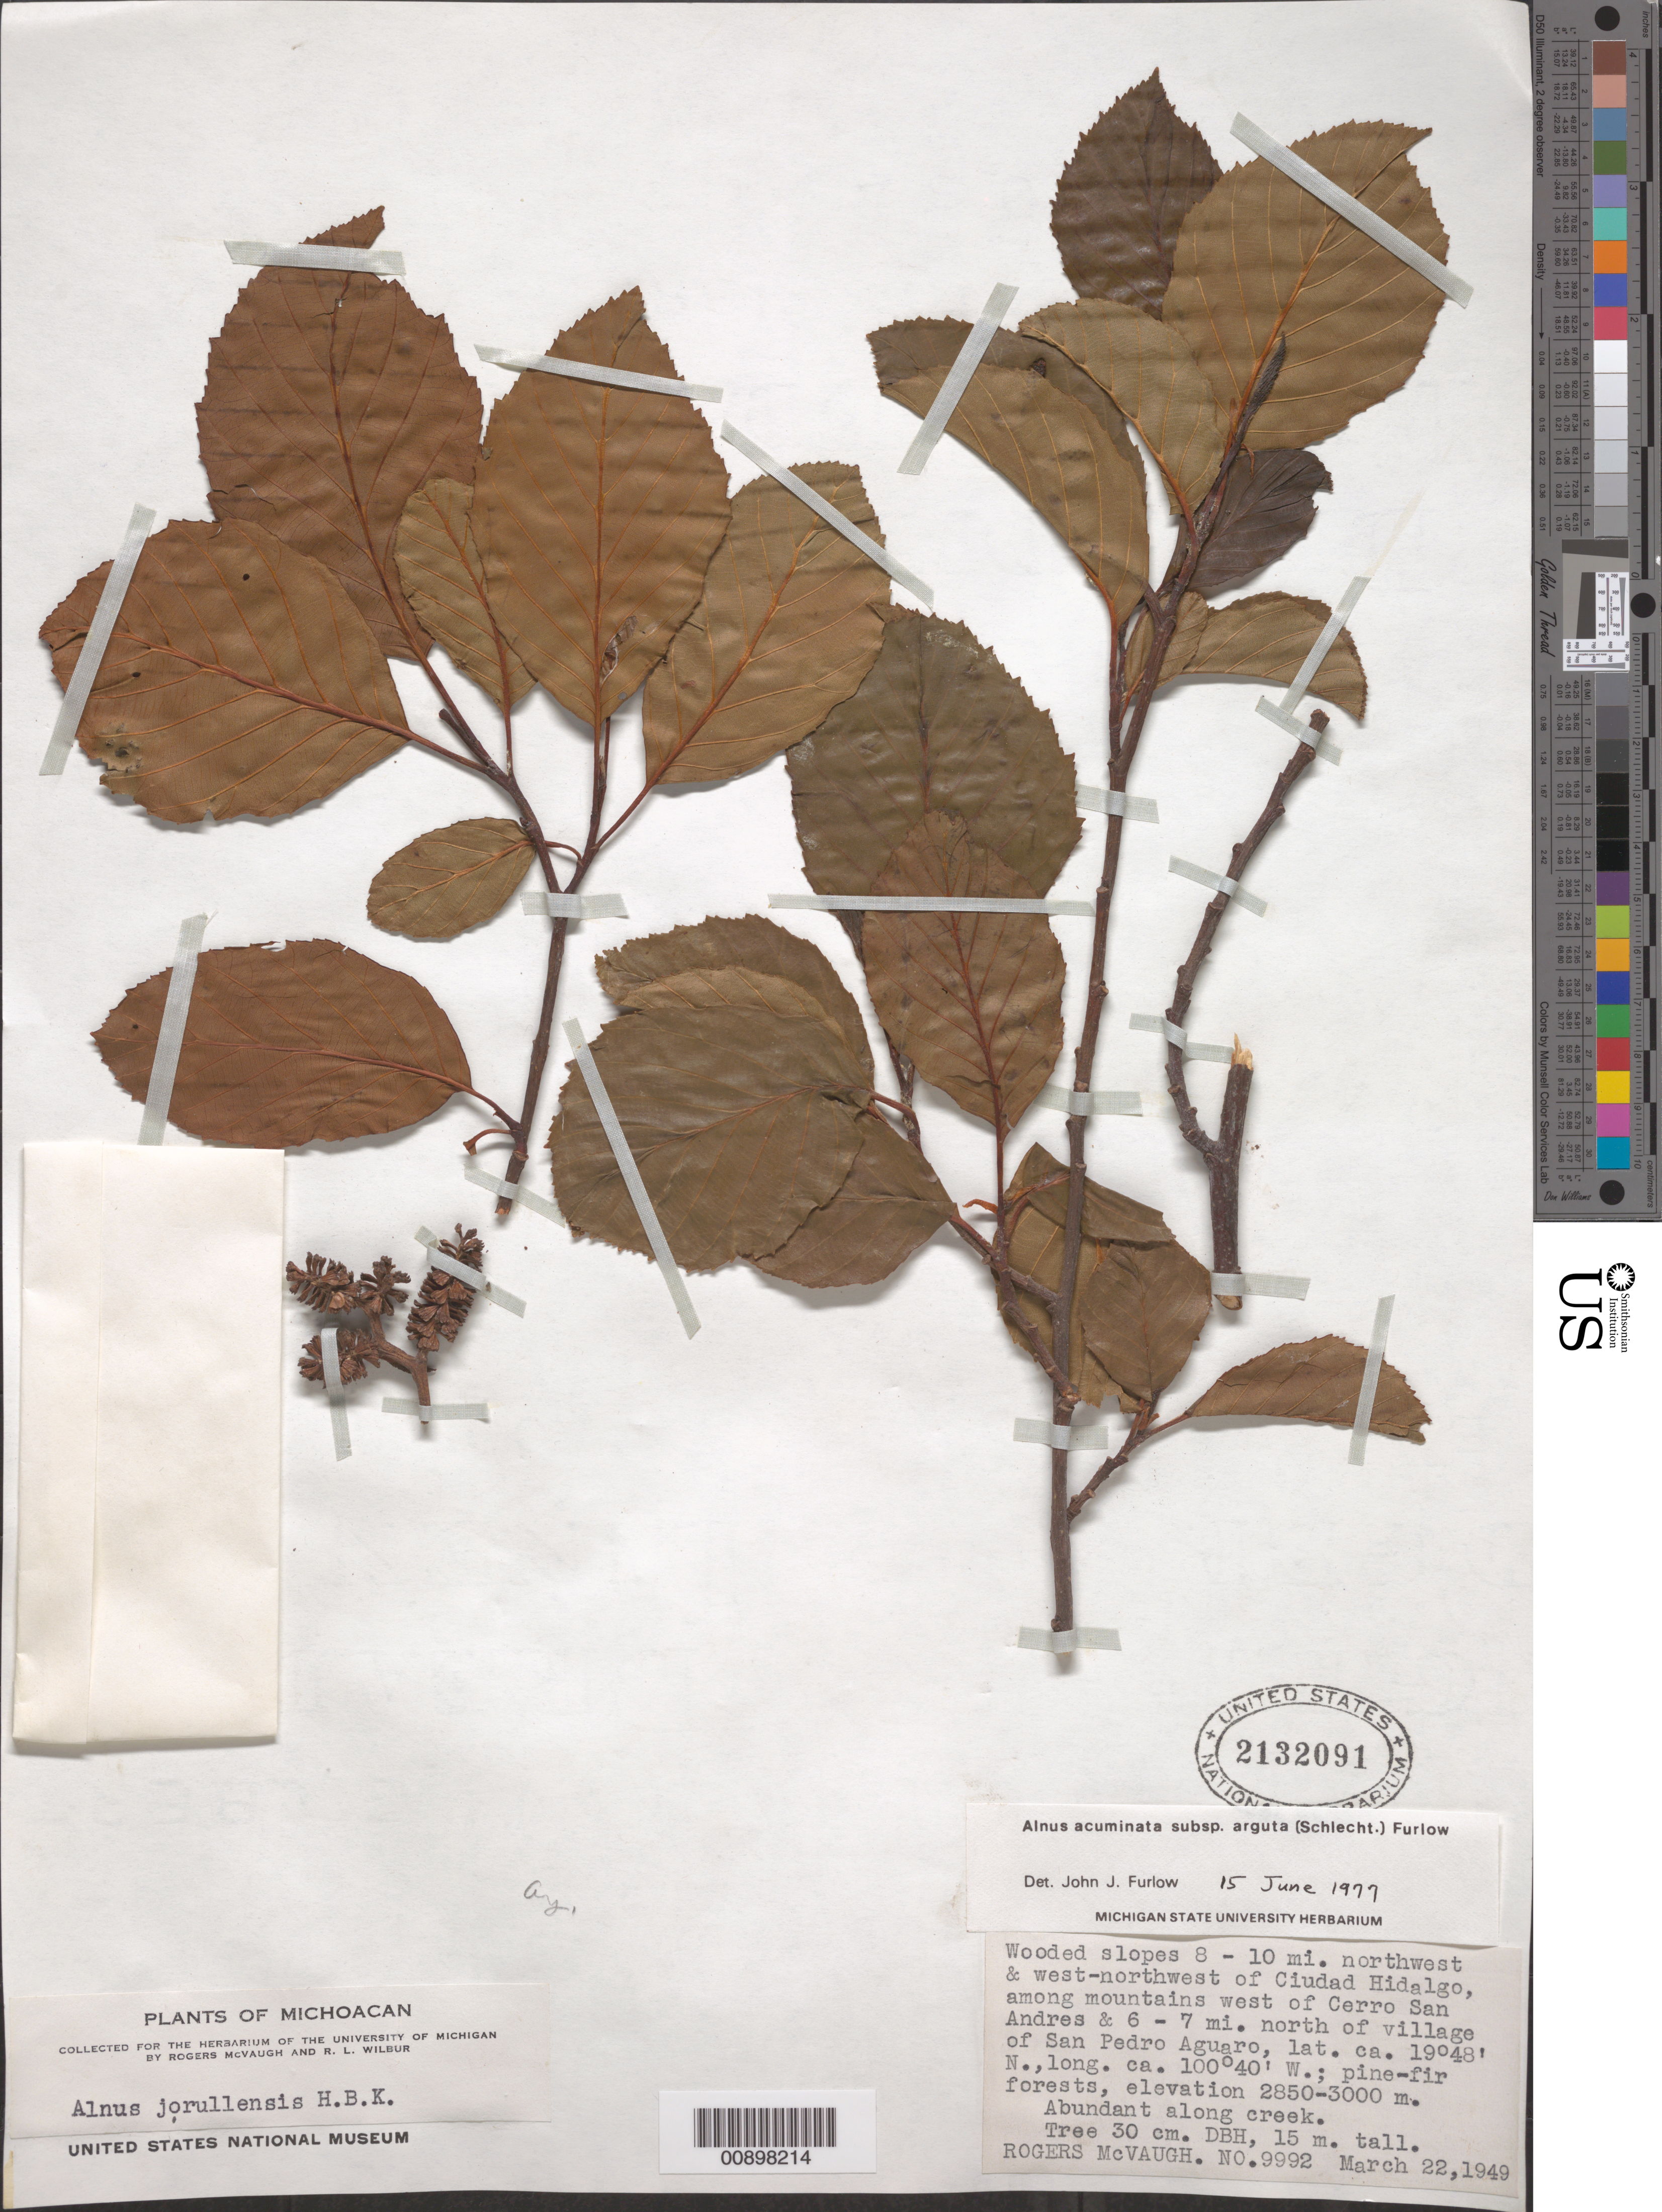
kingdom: Plantae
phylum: Tracheophyta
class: Magnoliopsida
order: Fagales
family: Betulaceae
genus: Alnus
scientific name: Alnus acuminata subsp. arguta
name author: (Schltdl.) Furlow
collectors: R. McVaugh & R. L. Wilbur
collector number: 9992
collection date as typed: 22 Mar 1949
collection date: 1949-03-22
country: Mexico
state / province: Michoacán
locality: Wooded slopes 8 - 10 mi. northwest & west-northwest of Ciudad Hidalgo, among mountains west of Cerro San Andres & 6-7 mi. north of village of San Pedro Aguaro.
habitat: Pine-fir forests. Abundant along creek.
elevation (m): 3000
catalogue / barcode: US 2132091